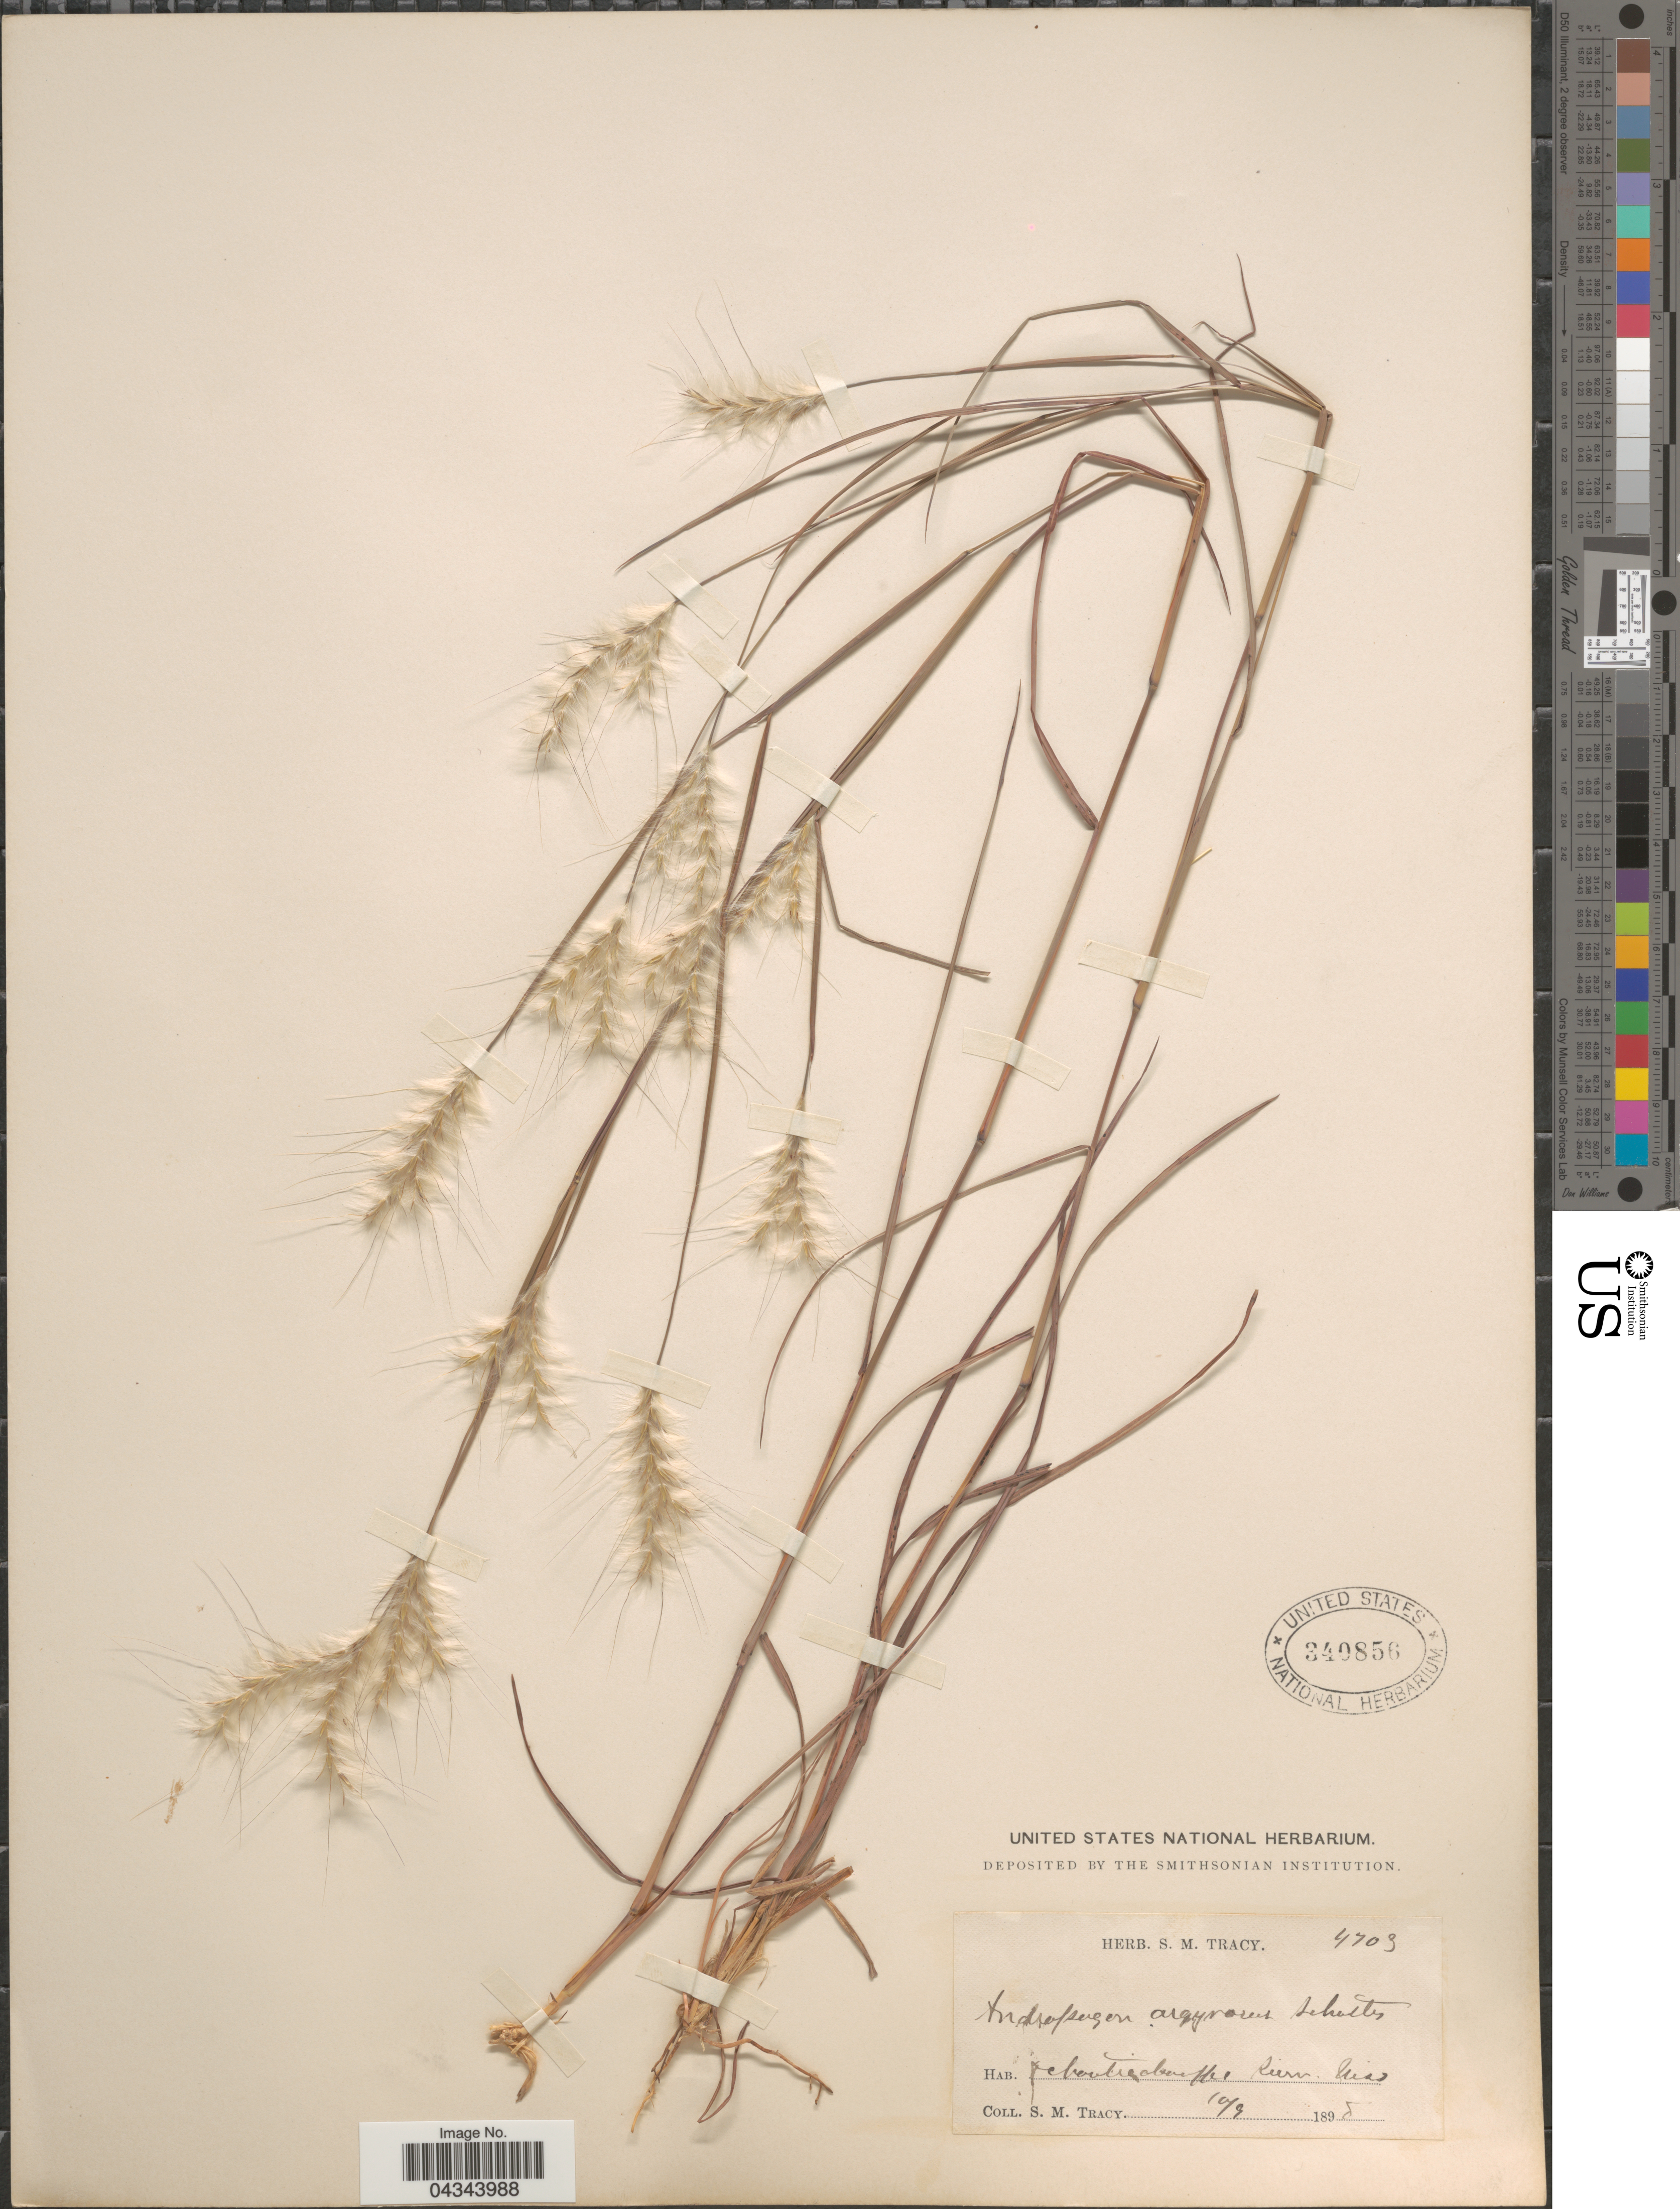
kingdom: Plantae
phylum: Tracheophyta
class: Liliopsida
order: Poales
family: Poaceae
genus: Andropogon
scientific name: Andropogon ternarius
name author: Michx.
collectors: S. M. Tracy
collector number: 4703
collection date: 1898-10-09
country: United States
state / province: Mississippi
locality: Tchoutacabouffa River.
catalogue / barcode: US 340856